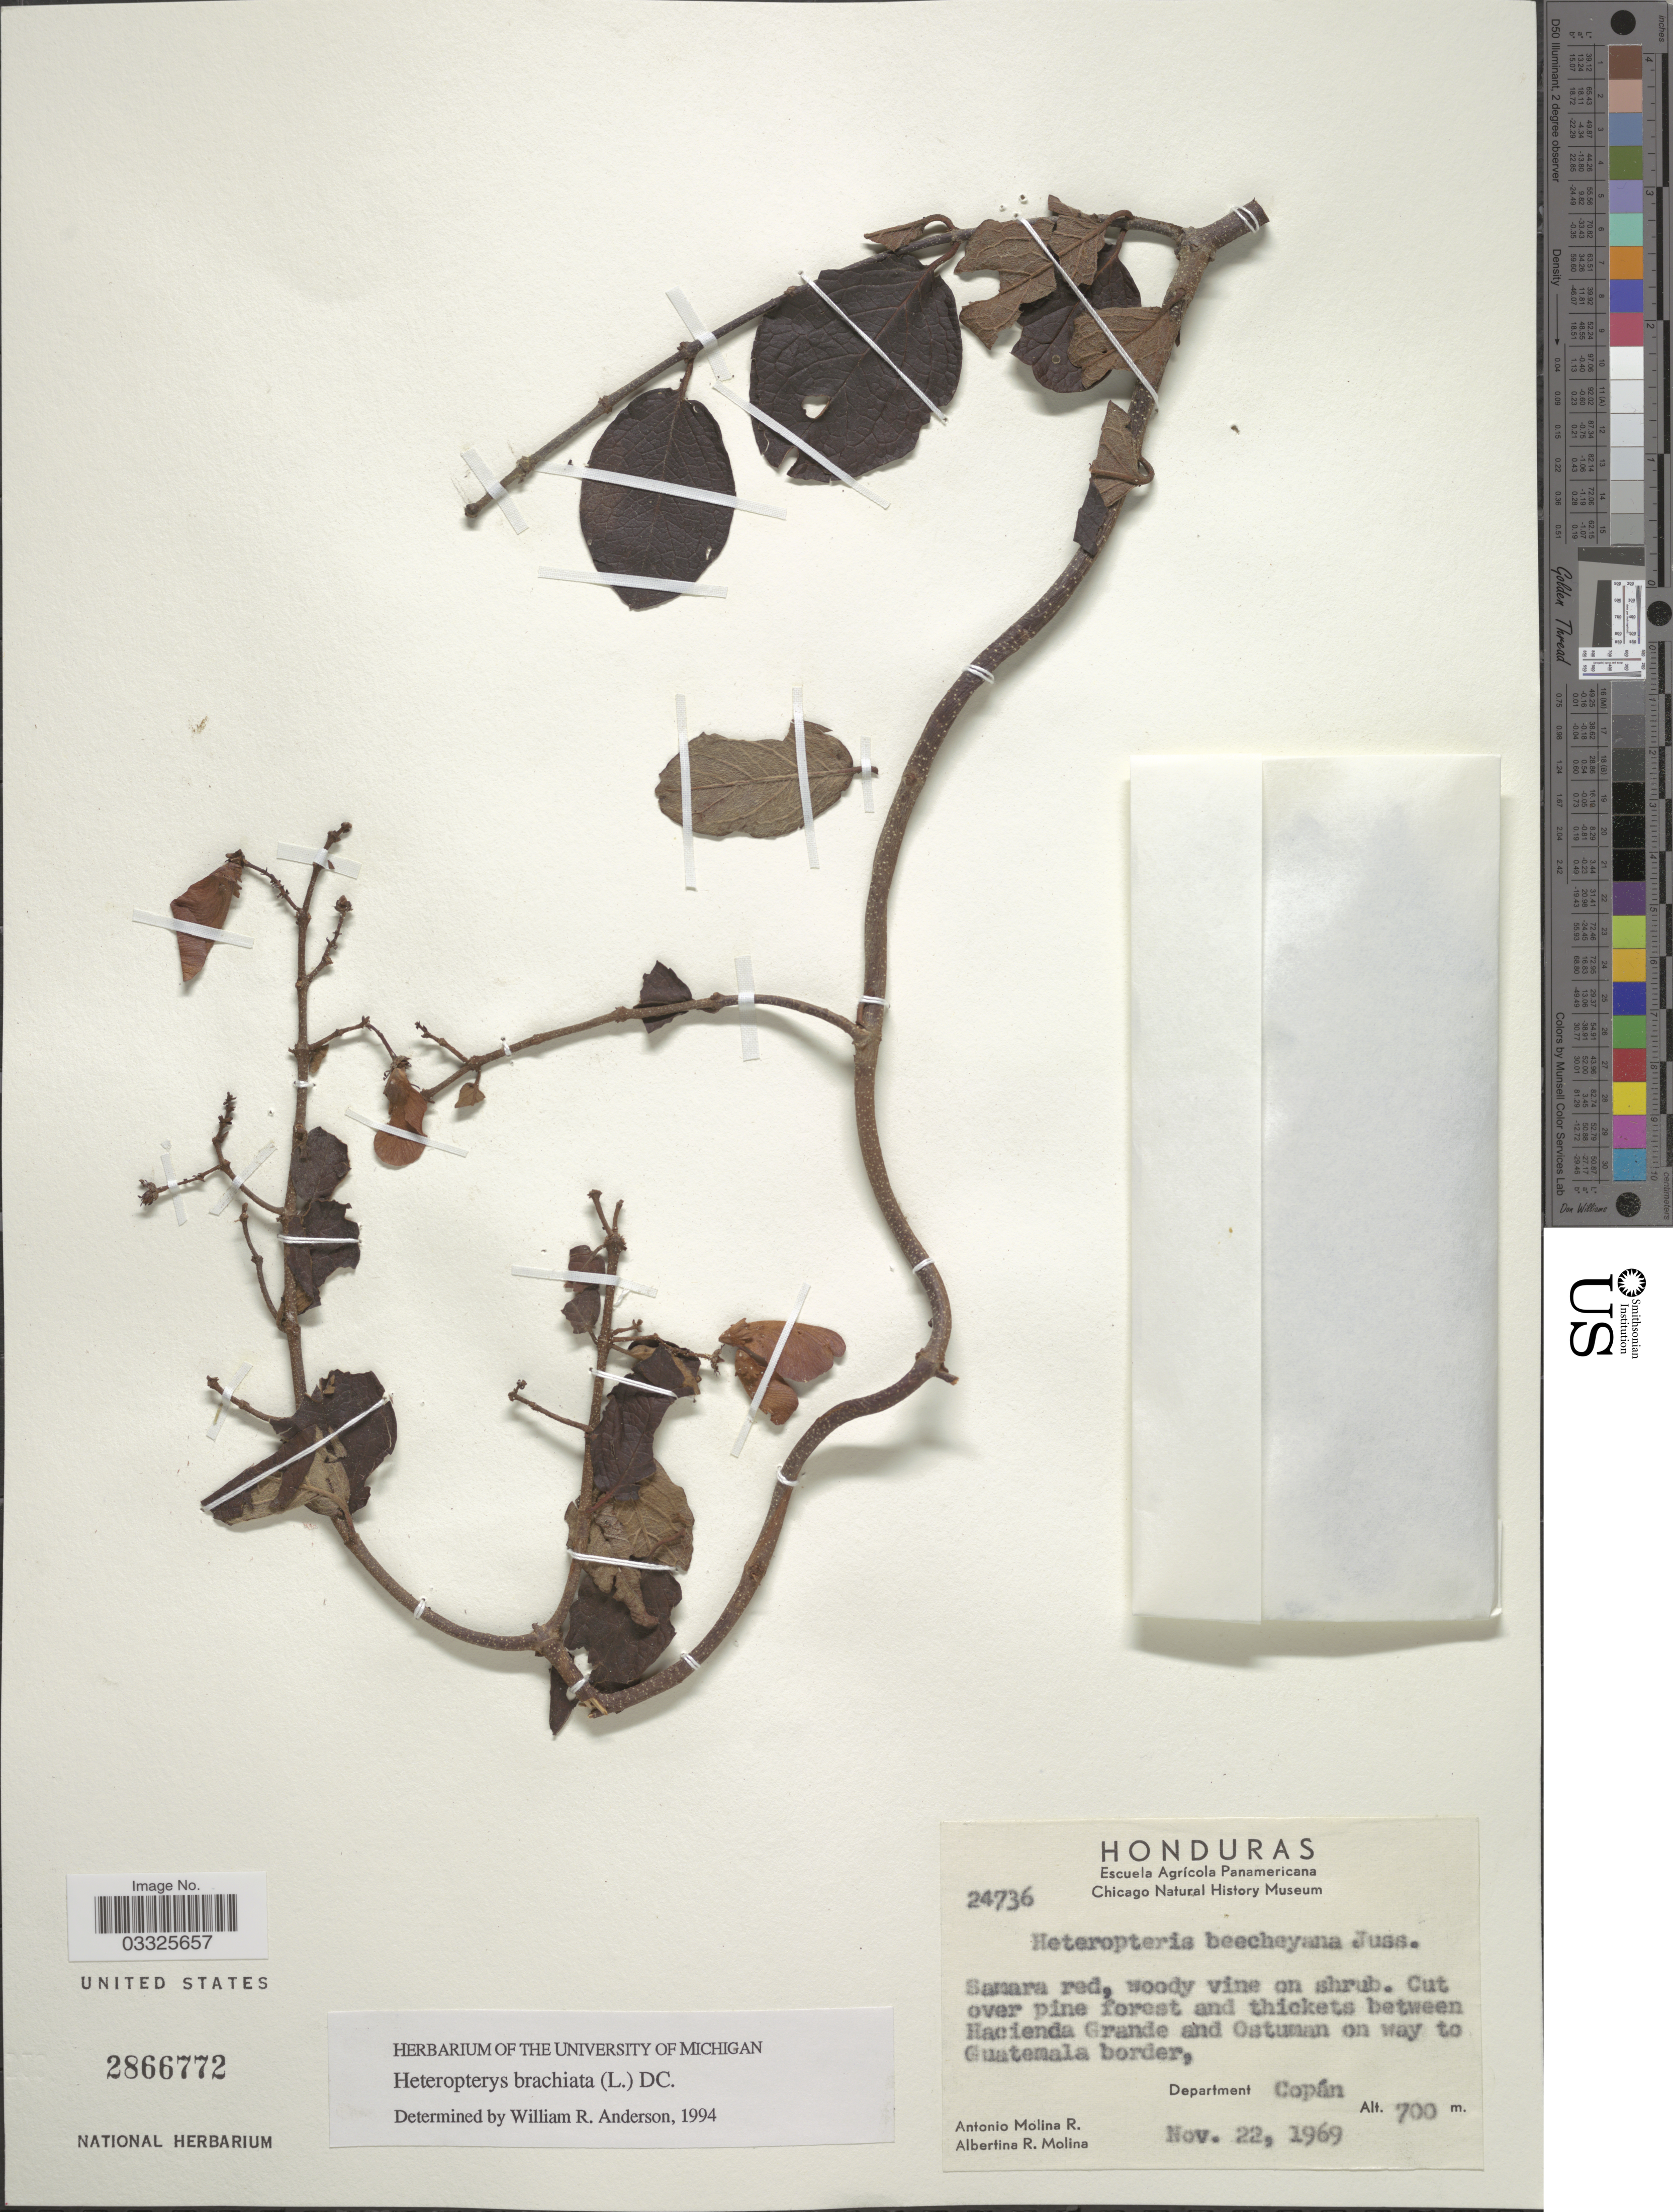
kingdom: Plantae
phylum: Tracheophyta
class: Magnoliopsida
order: Malpighiales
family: Malpighiaceae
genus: Heteropterys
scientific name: Heteropterys brachiata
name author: (L.) DC.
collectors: A. Molina R. & A. R. Molina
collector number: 24736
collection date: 1969-11-22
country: Honduras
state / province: Copán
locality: Cut over pine forest and thickets between Hacienda Grande and Ostuman on way to Guatemala border, Department Copán.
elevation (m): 700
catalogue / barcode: US 2866772